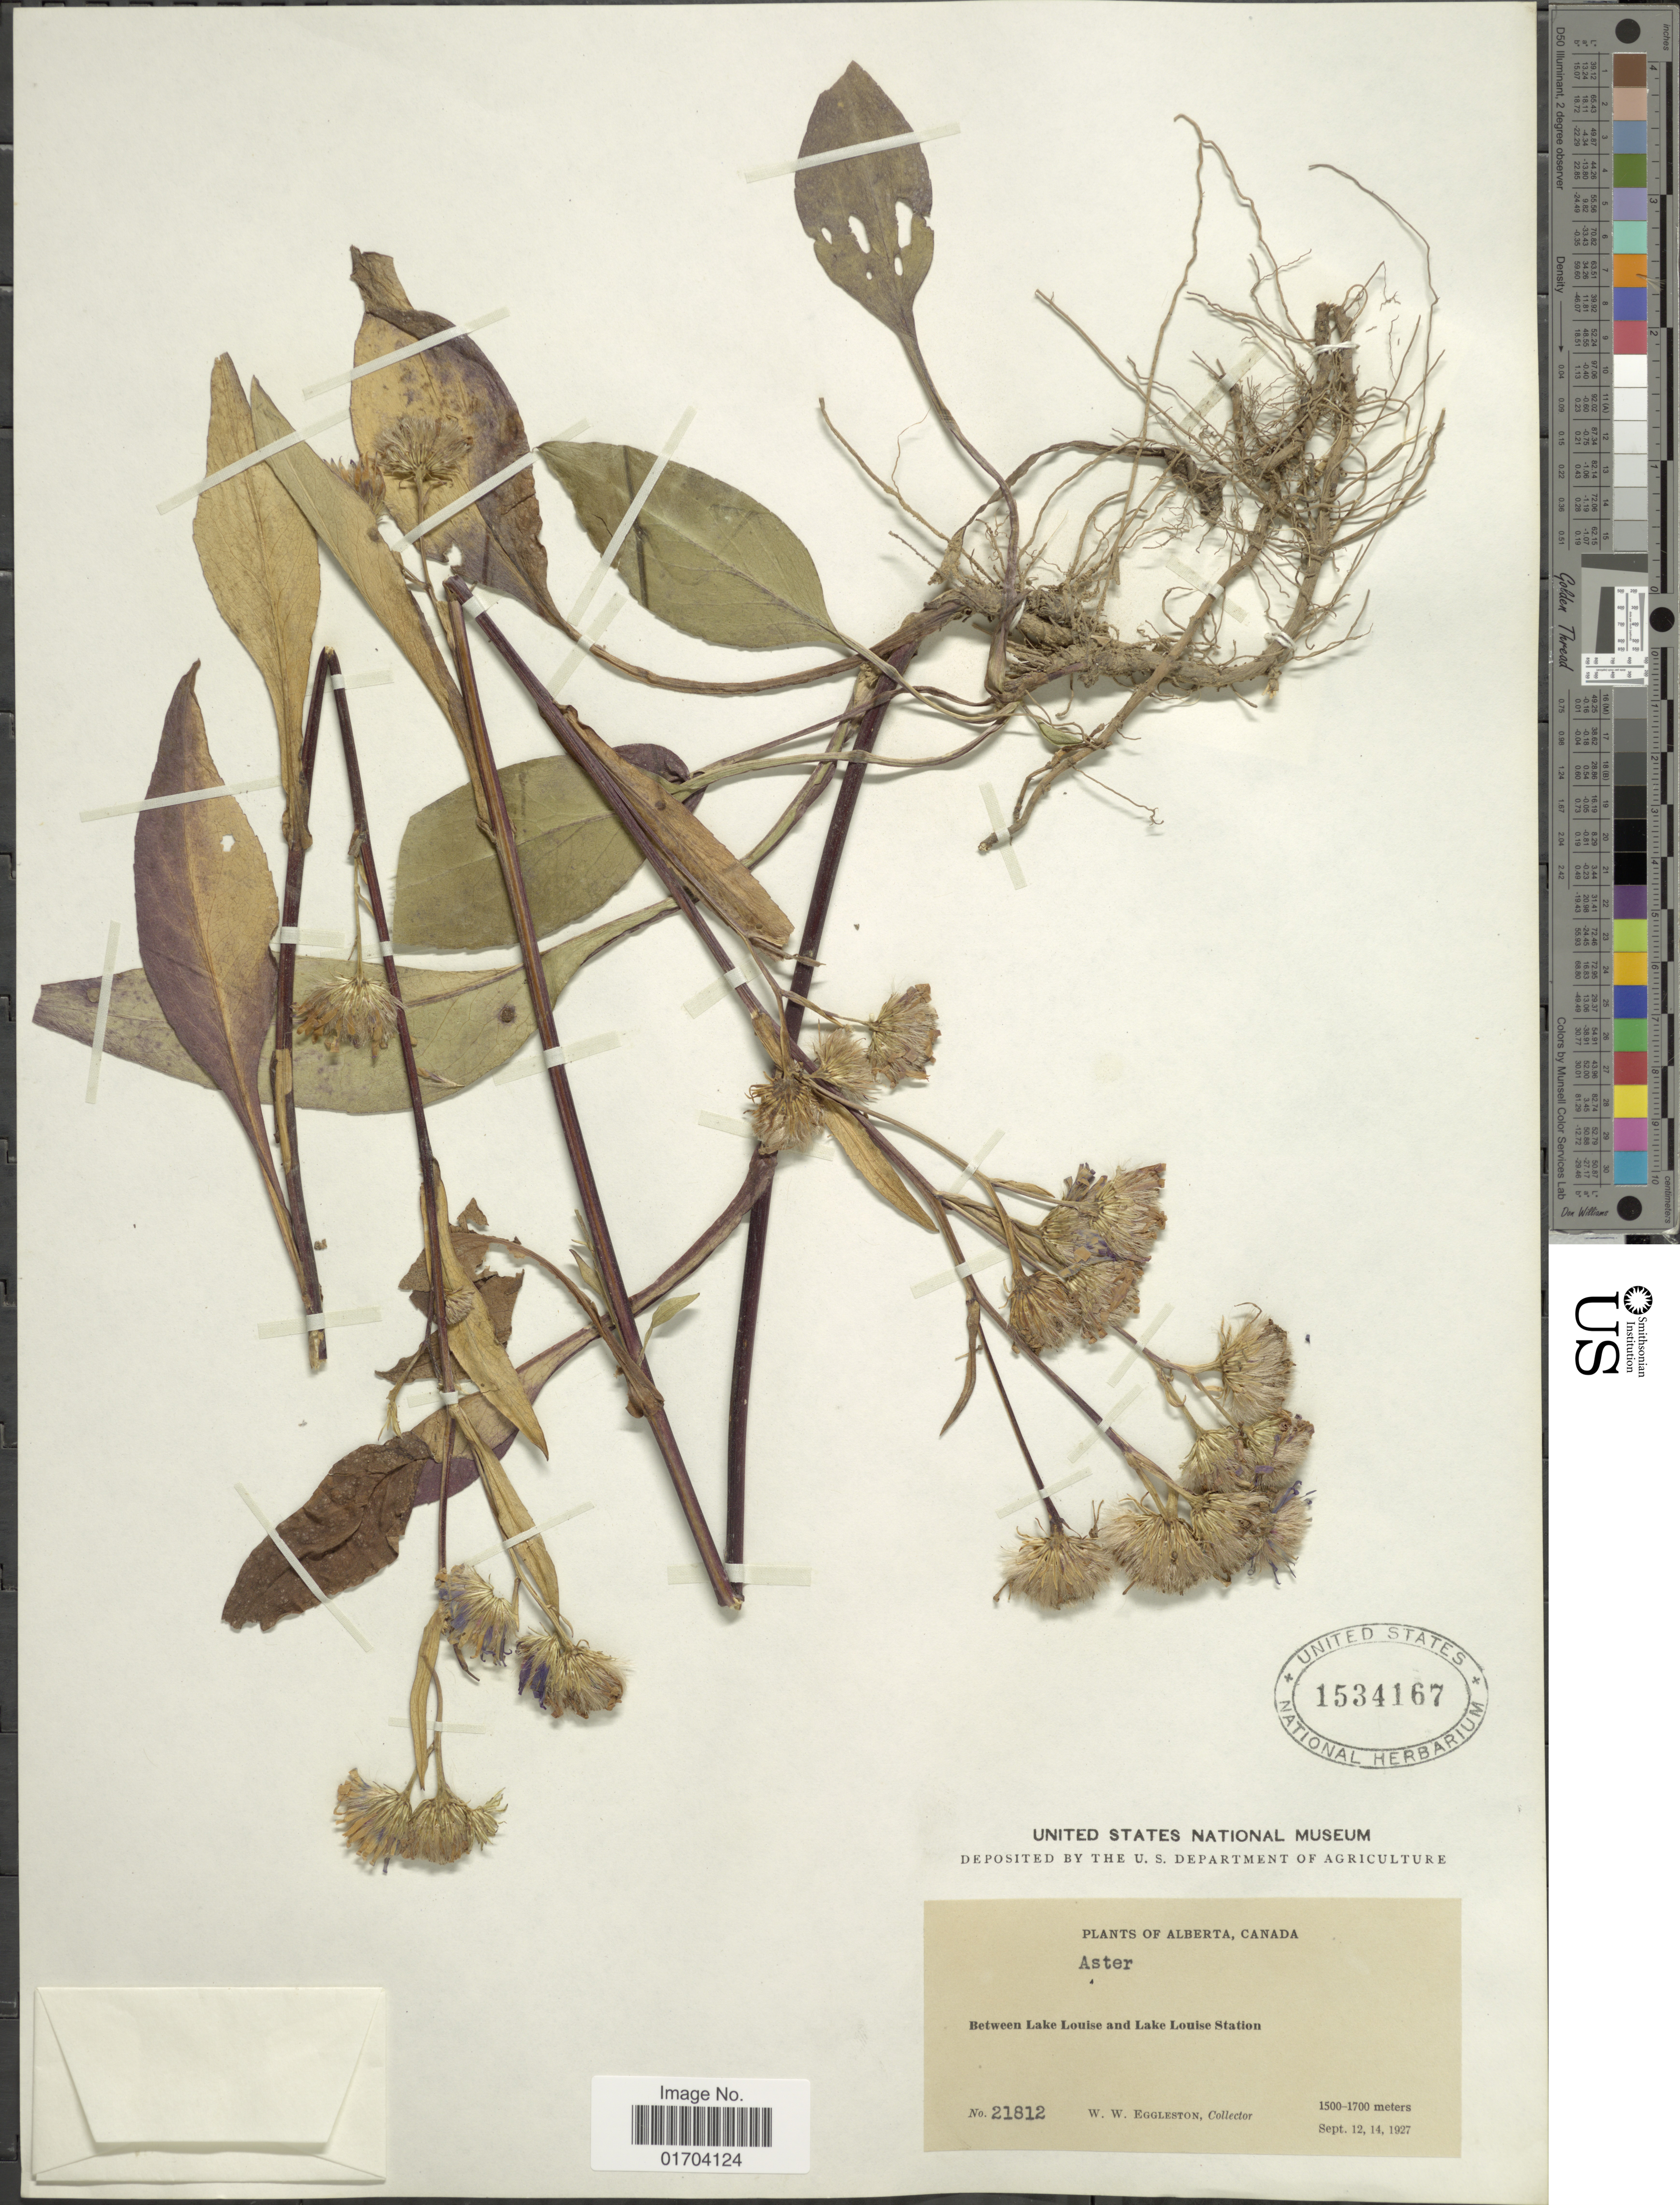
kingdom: Plantae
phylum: Tracheophyta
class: Magnoliopsida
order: Asterales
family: Asteraceae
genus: Symphyotrichum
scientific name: Symphyotrichum sp.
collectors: W. W. Eggleston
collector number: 21812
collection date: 1927-09-12/1927-09-14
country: Canada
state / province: Alberta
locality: Between Lake Louise and Lake Louise Station.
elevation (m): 1500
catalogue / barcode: US 1534167